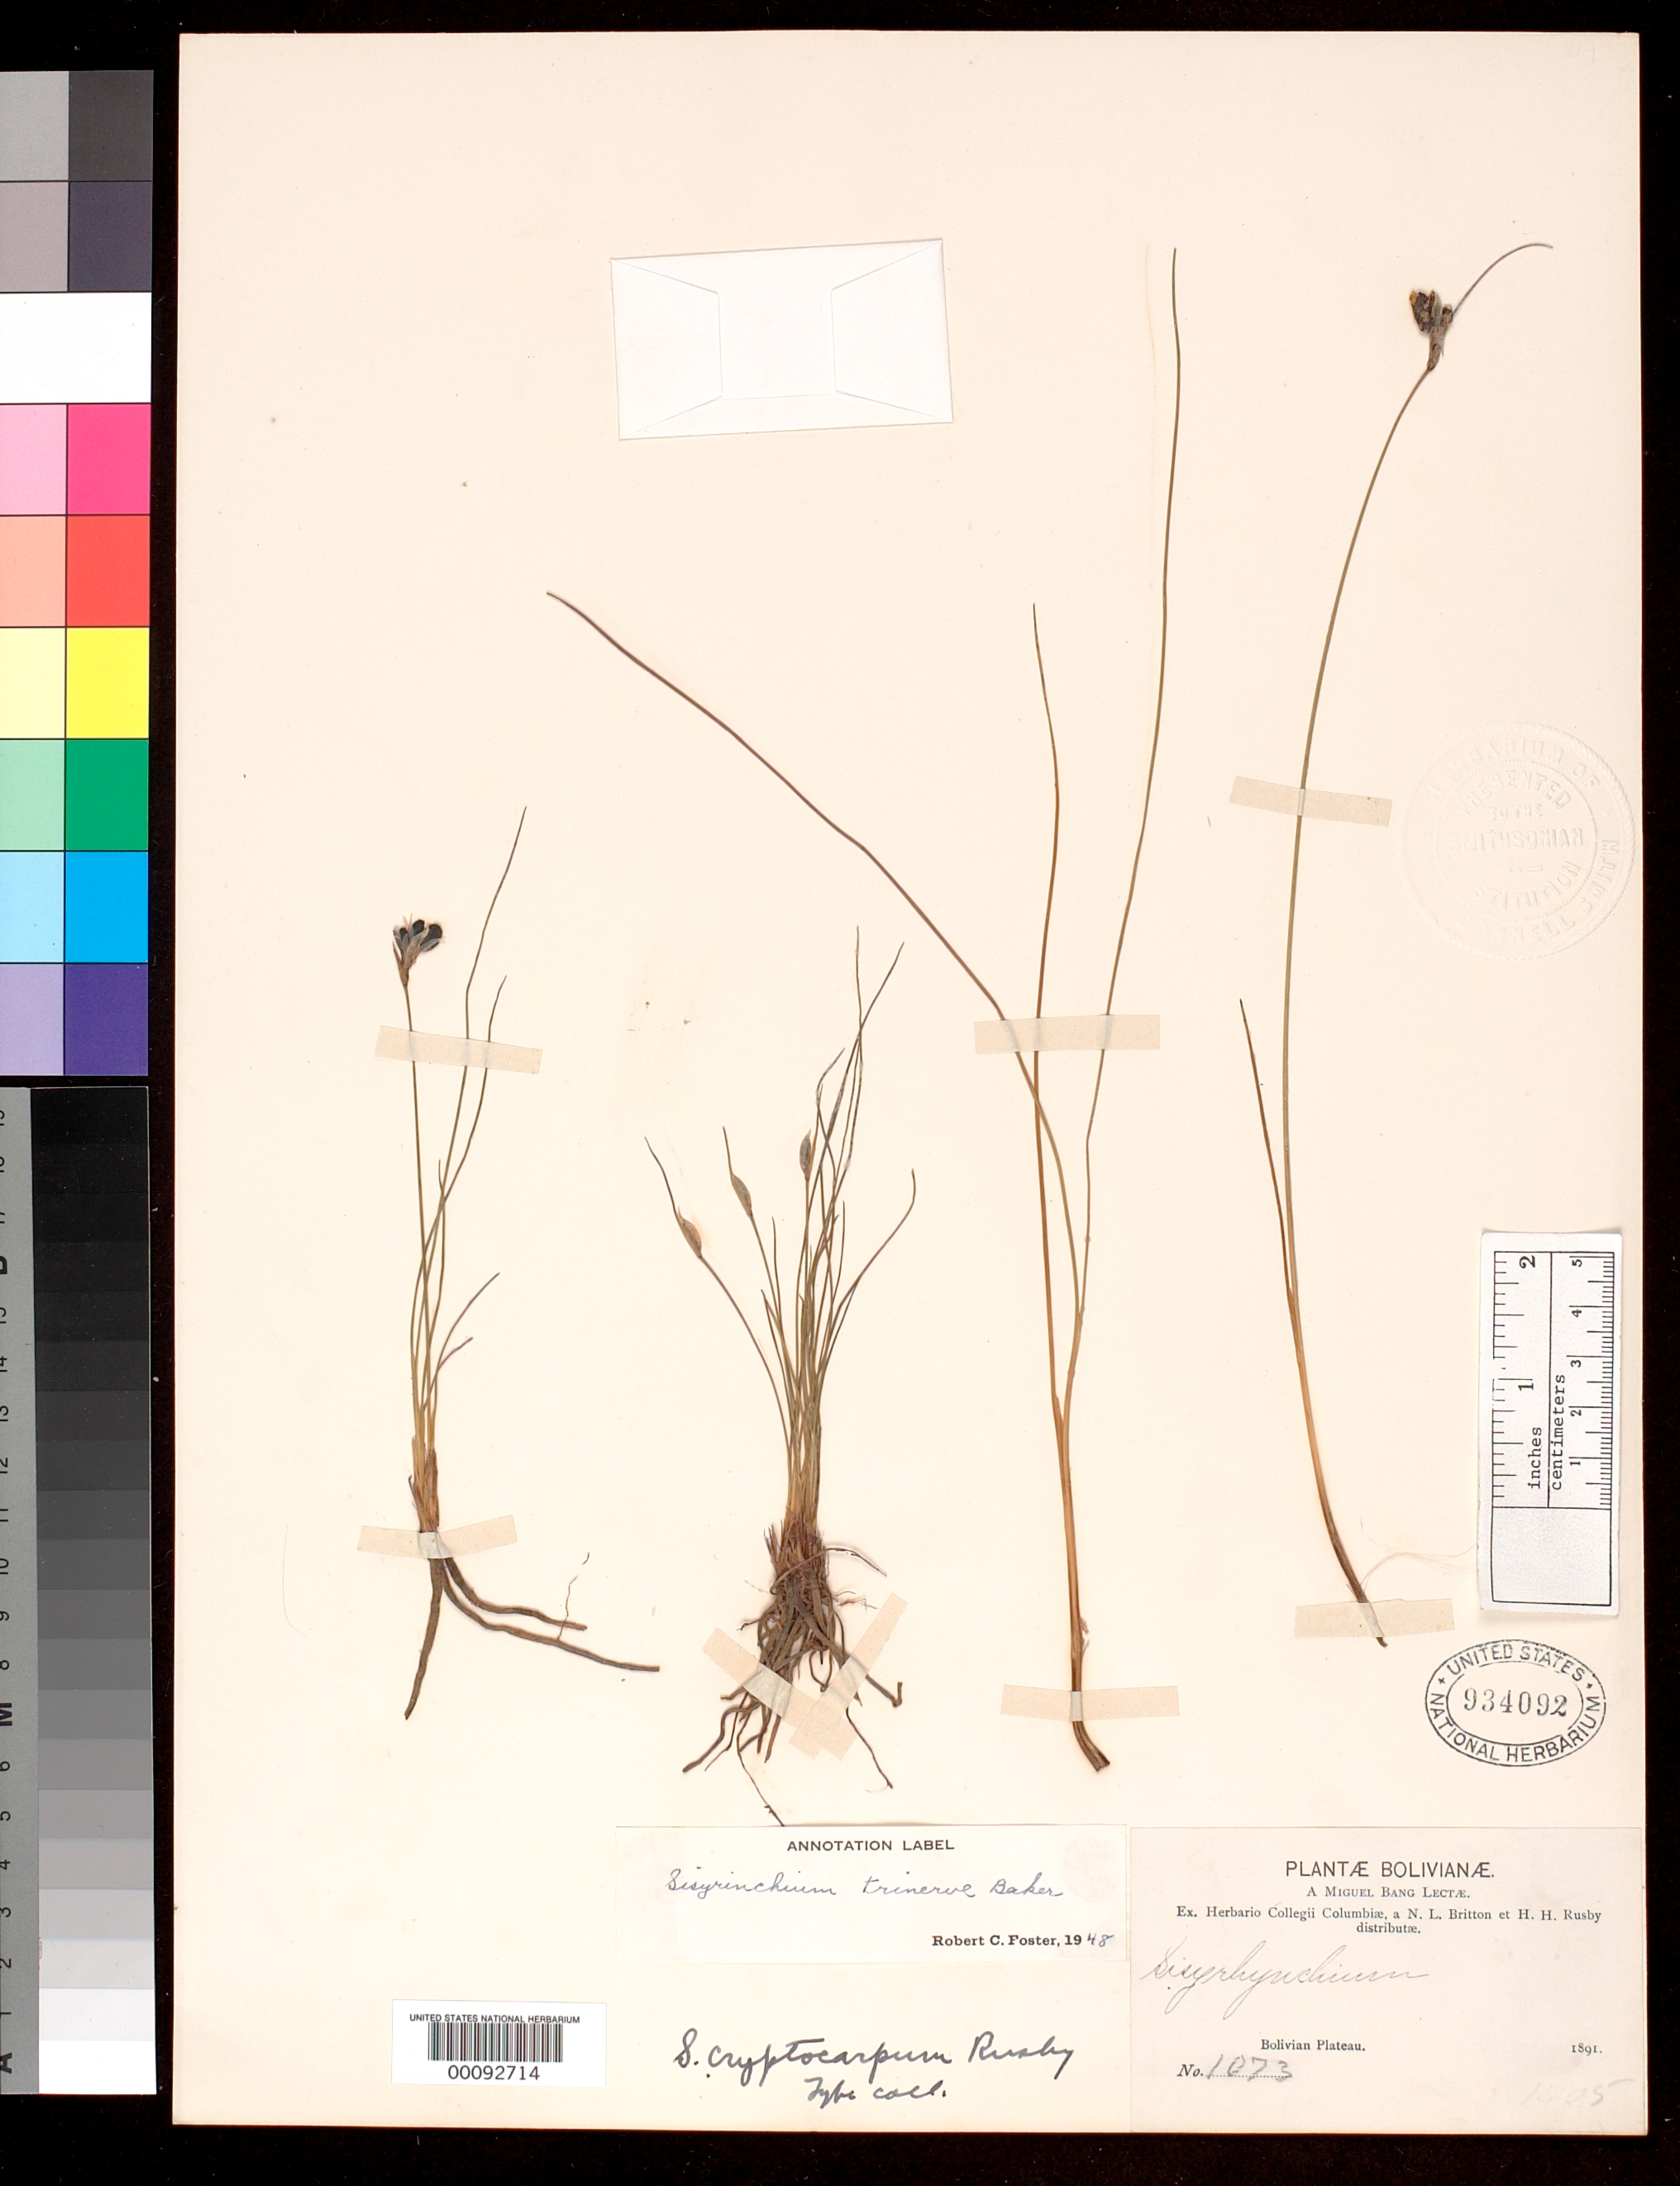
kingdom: Plantae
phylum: Tracheophyta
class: Liliopsida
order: Asparagales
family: Iridaceae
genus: Sisyrinchium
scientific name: Sisyrinchium cryptocarpum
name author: Rusby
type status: Isotype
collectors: M. Bang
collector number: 1073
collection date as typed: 1891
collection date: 1891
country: Bolivia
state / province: Cochabamba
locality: Vic. Cochabamba.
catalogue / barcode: US 934092